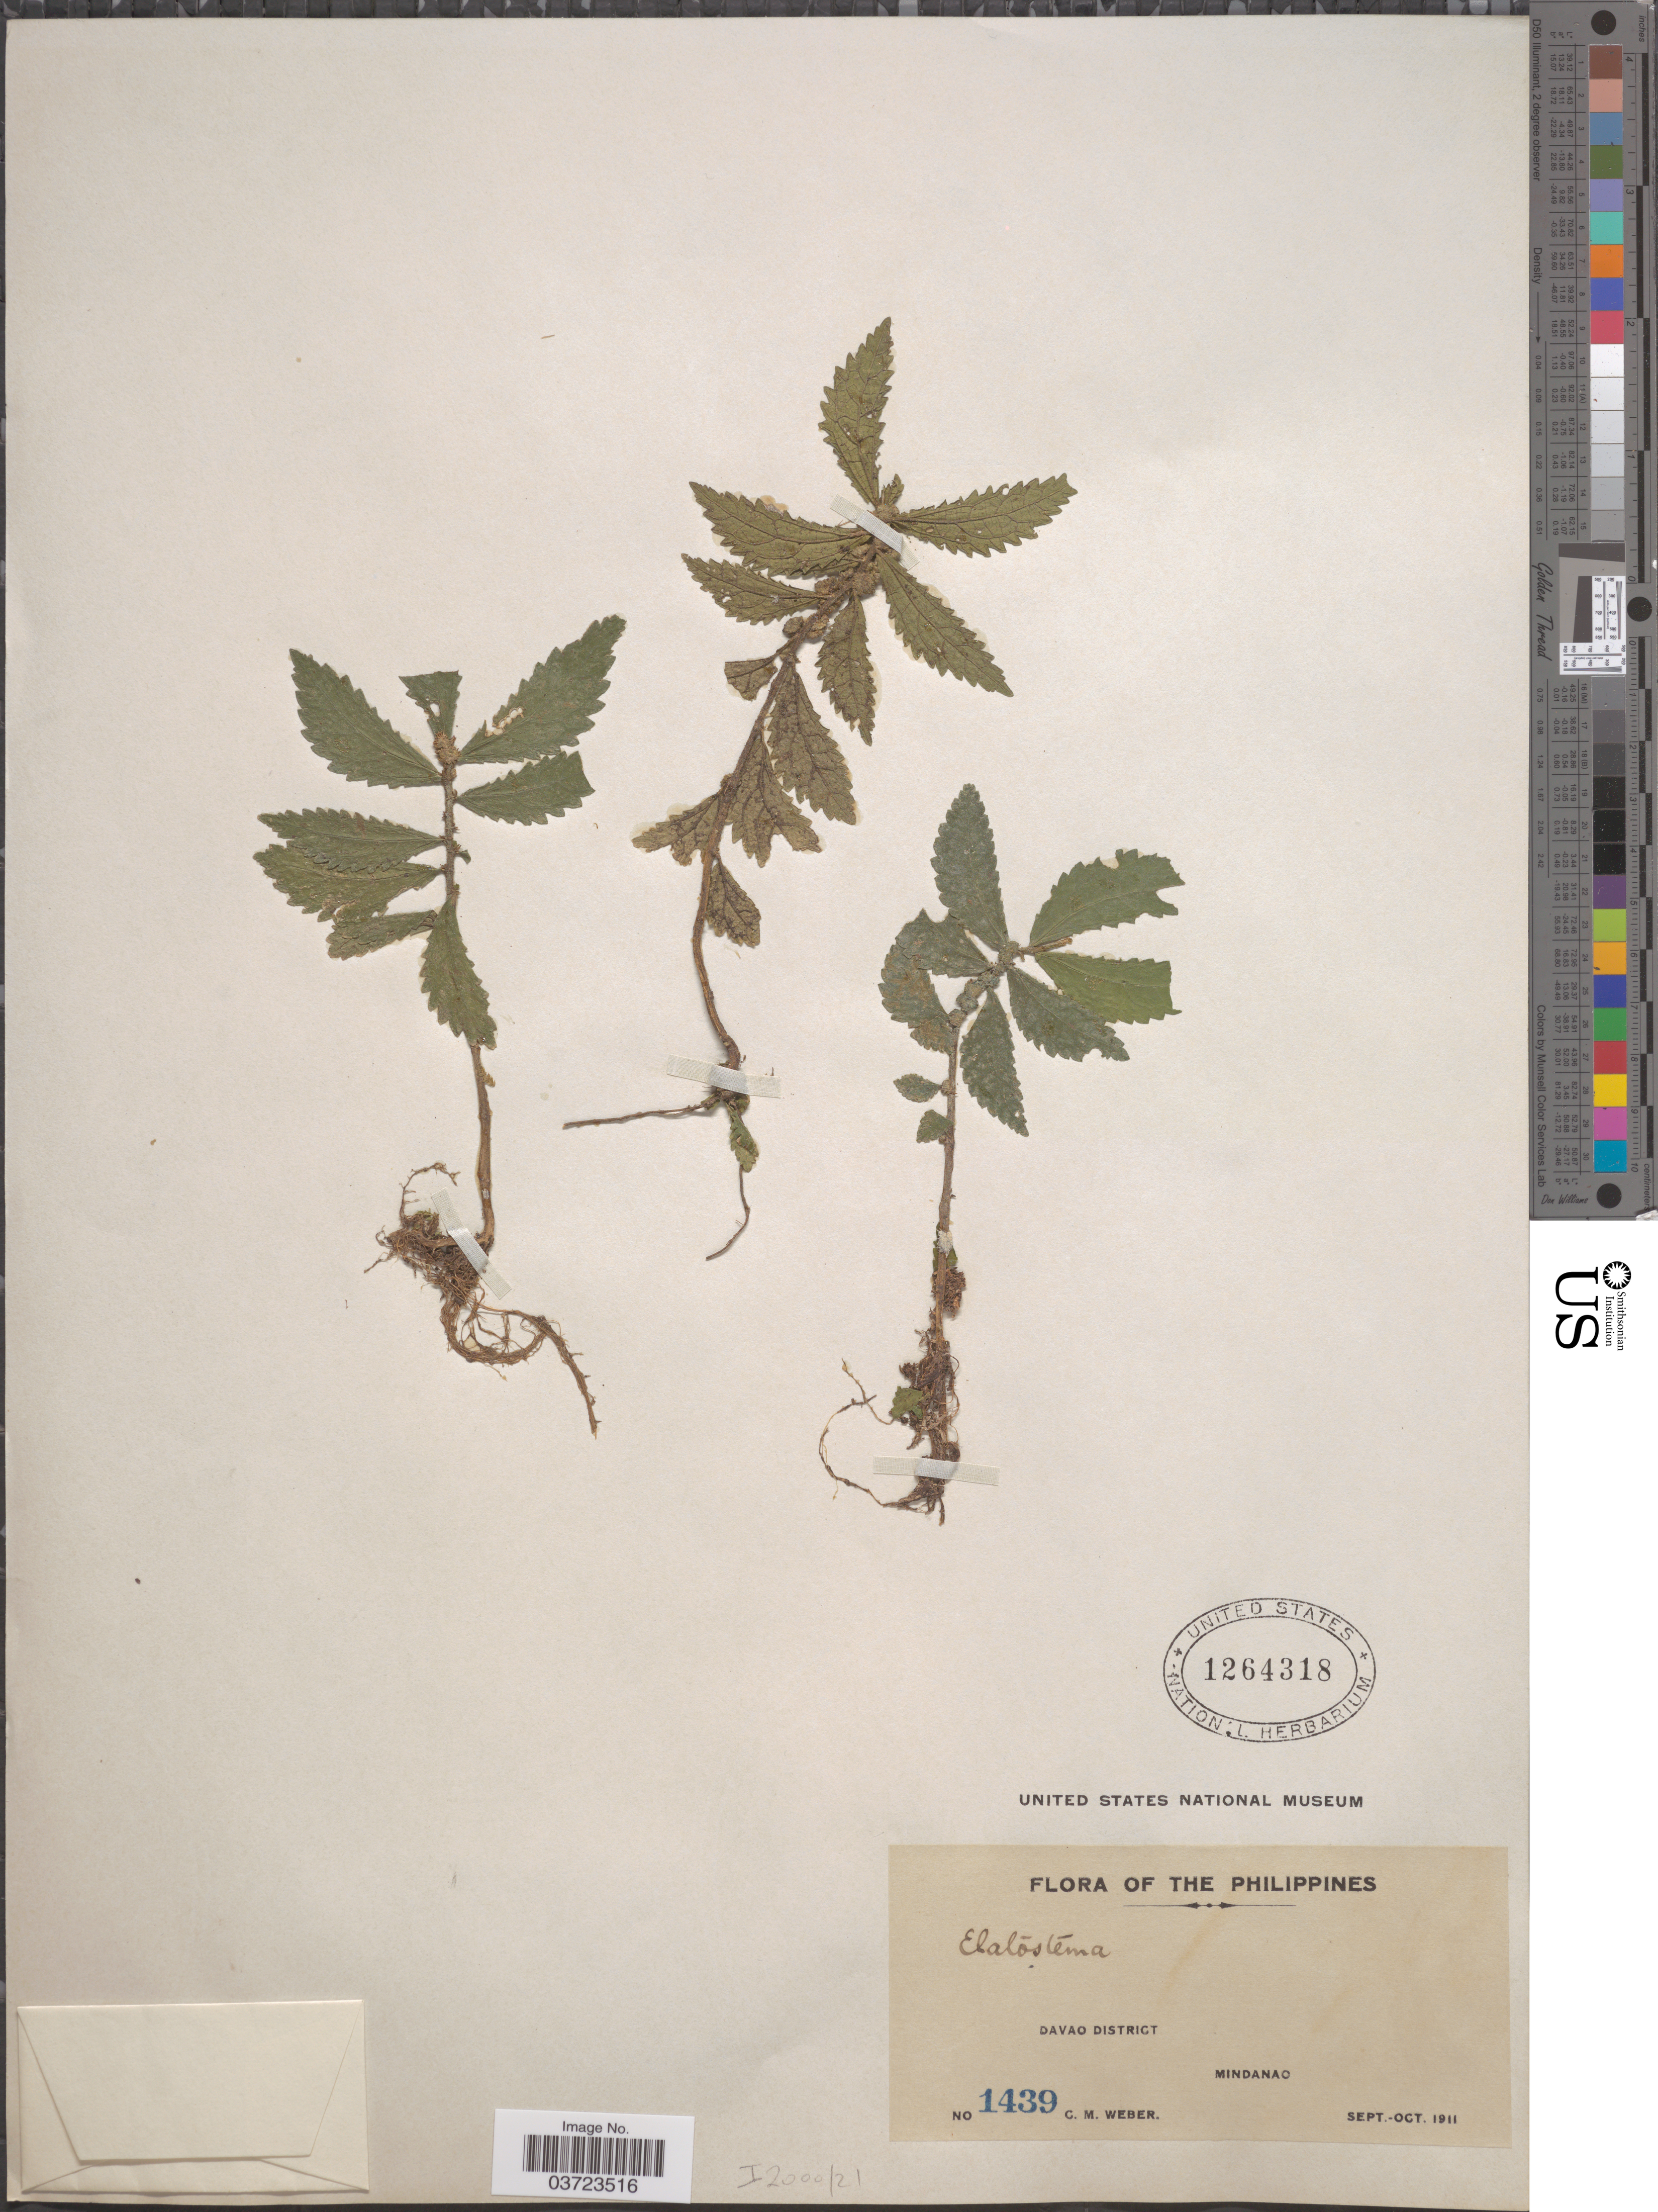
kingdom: Plantae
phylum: Tracheophyta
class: Magnoliopsida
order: Rosales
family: Urticaceae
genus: Elatostema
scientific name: Elatostema sp.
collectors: C. M. Weber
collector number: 1439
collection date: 1911-09/1911-10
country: Philippines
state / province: Davao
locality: Davao District. Mindanao.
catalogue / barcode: US 1264318